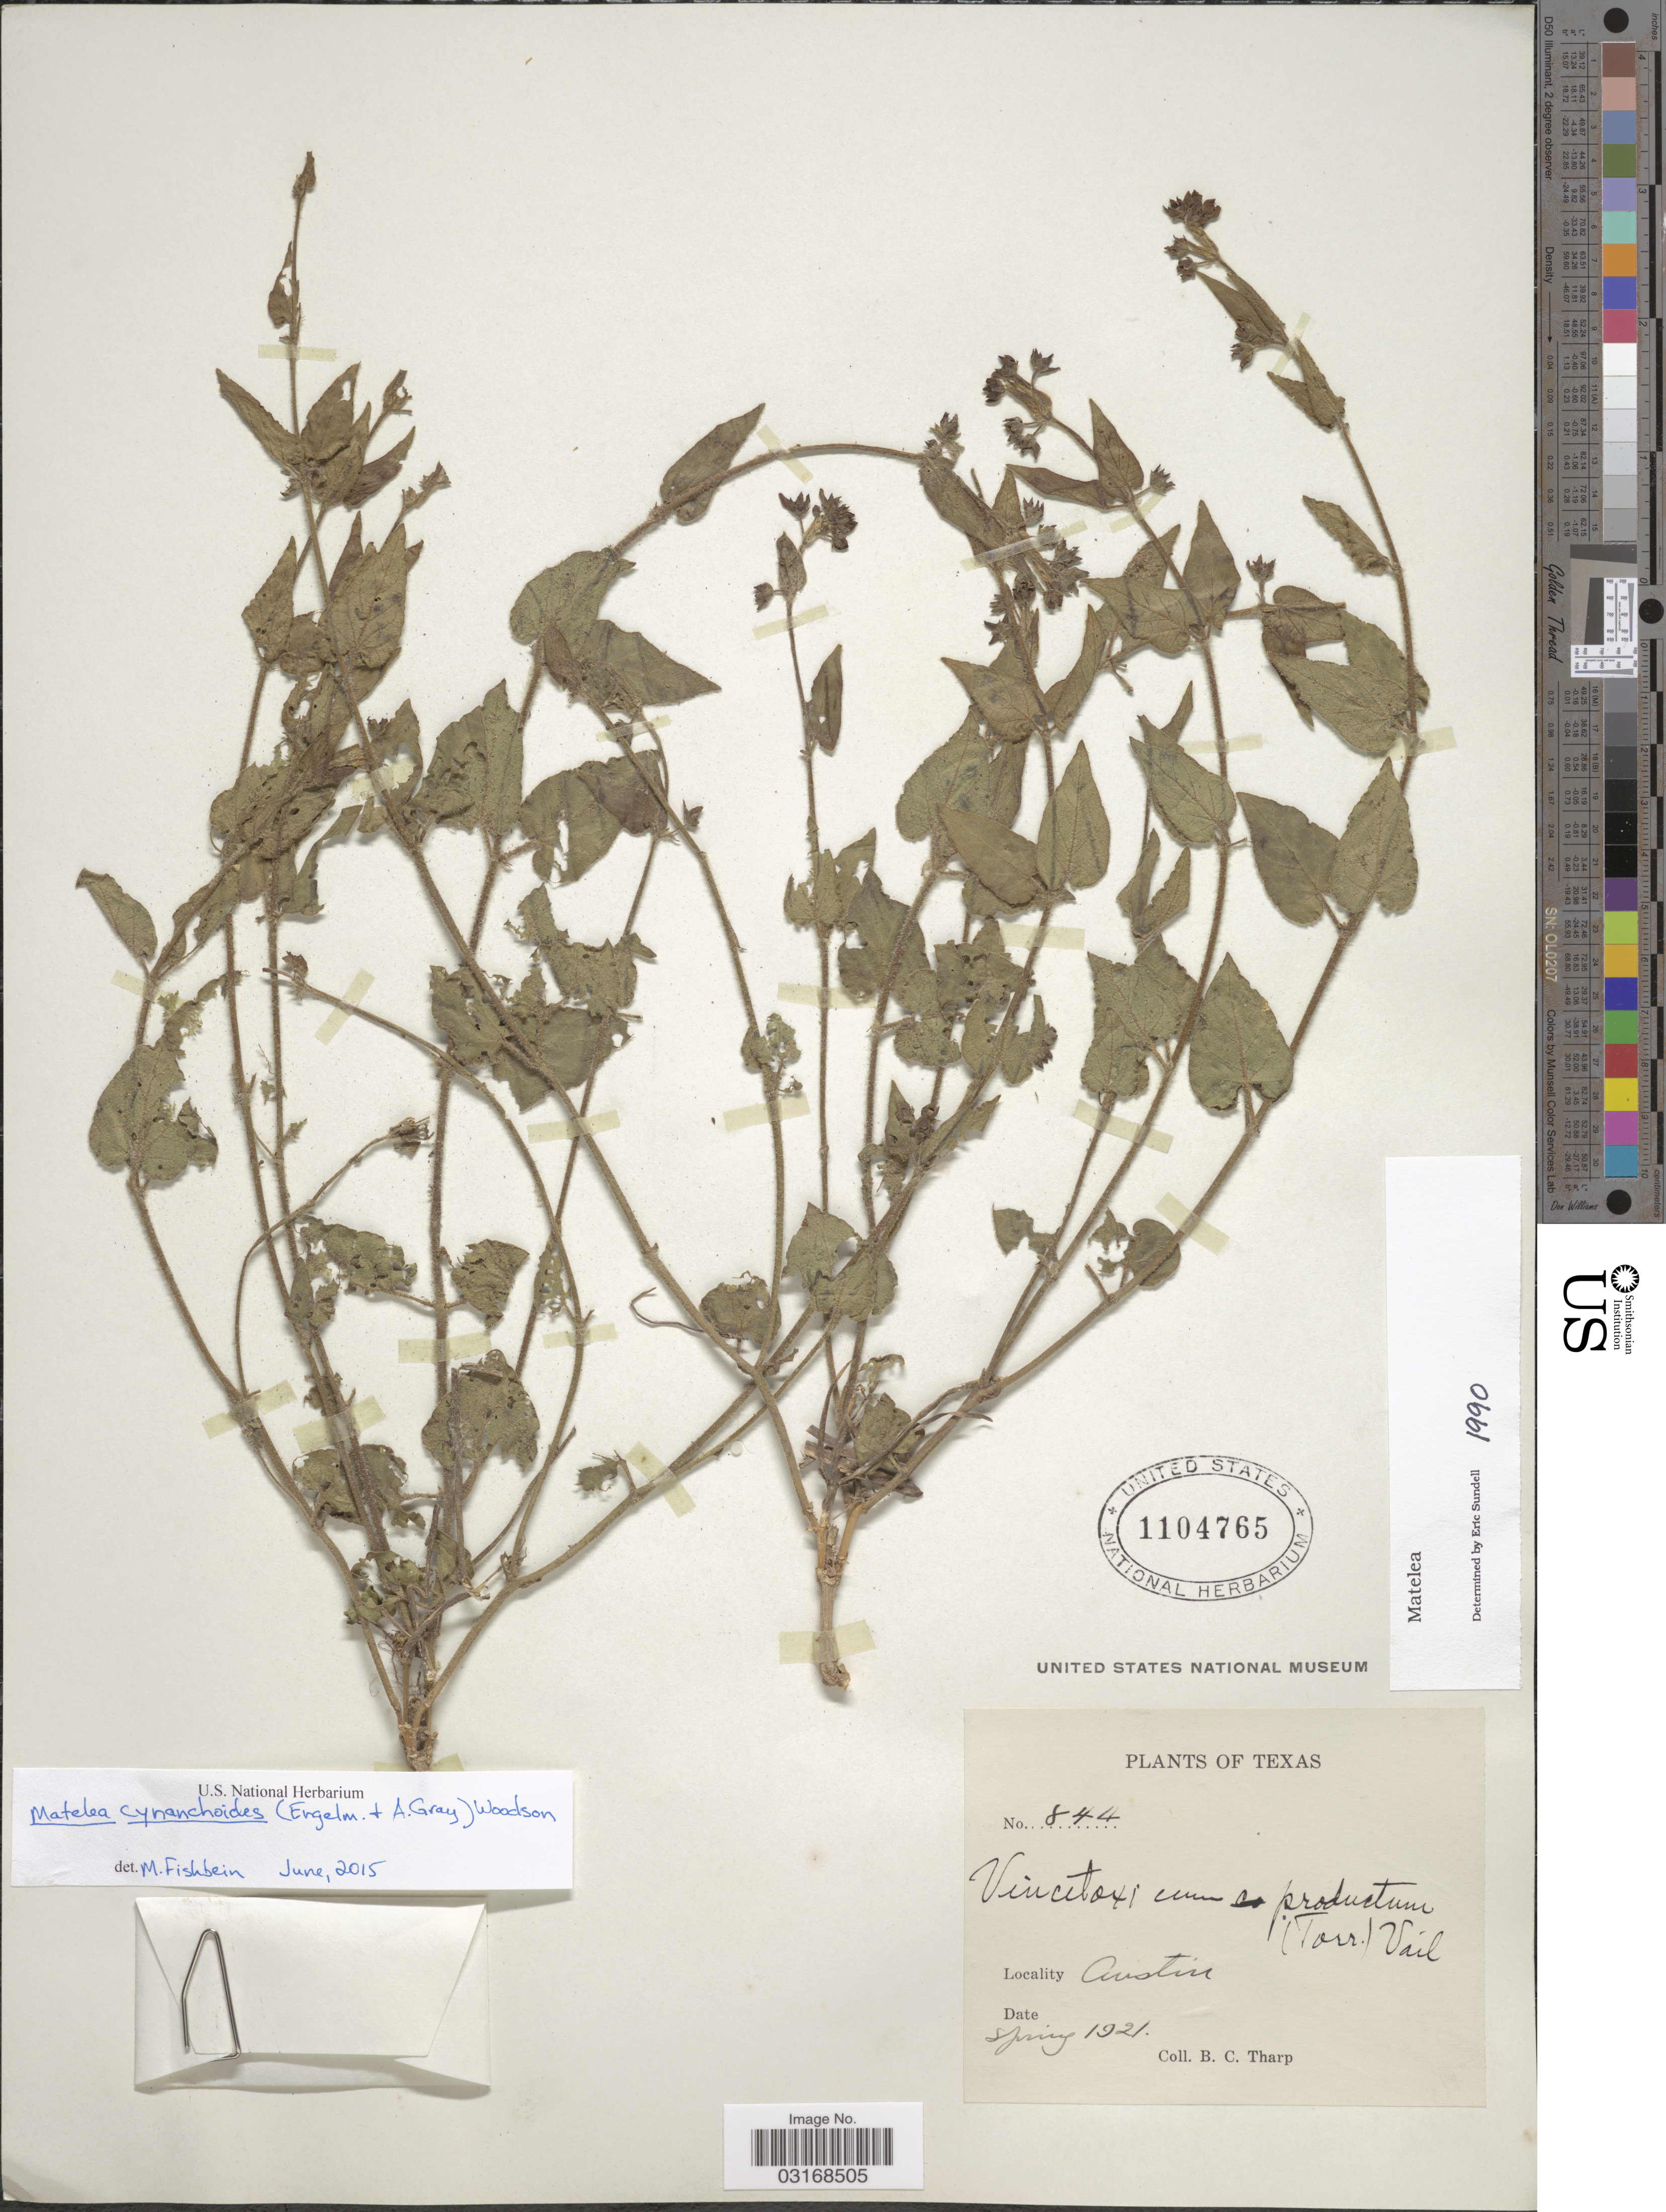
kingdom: Plantae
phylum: Tracheophyta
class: Magnoliopsida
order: Gentianales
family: Apocynaceae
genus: Matelea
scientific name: Matelea cynanchoides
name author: (Engelm. & A. Gray) Woodson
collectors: B. C. Tharp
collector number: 844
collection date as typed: Spring 1921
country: United States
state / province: Texas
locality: Austin.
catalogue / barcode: US 1104765